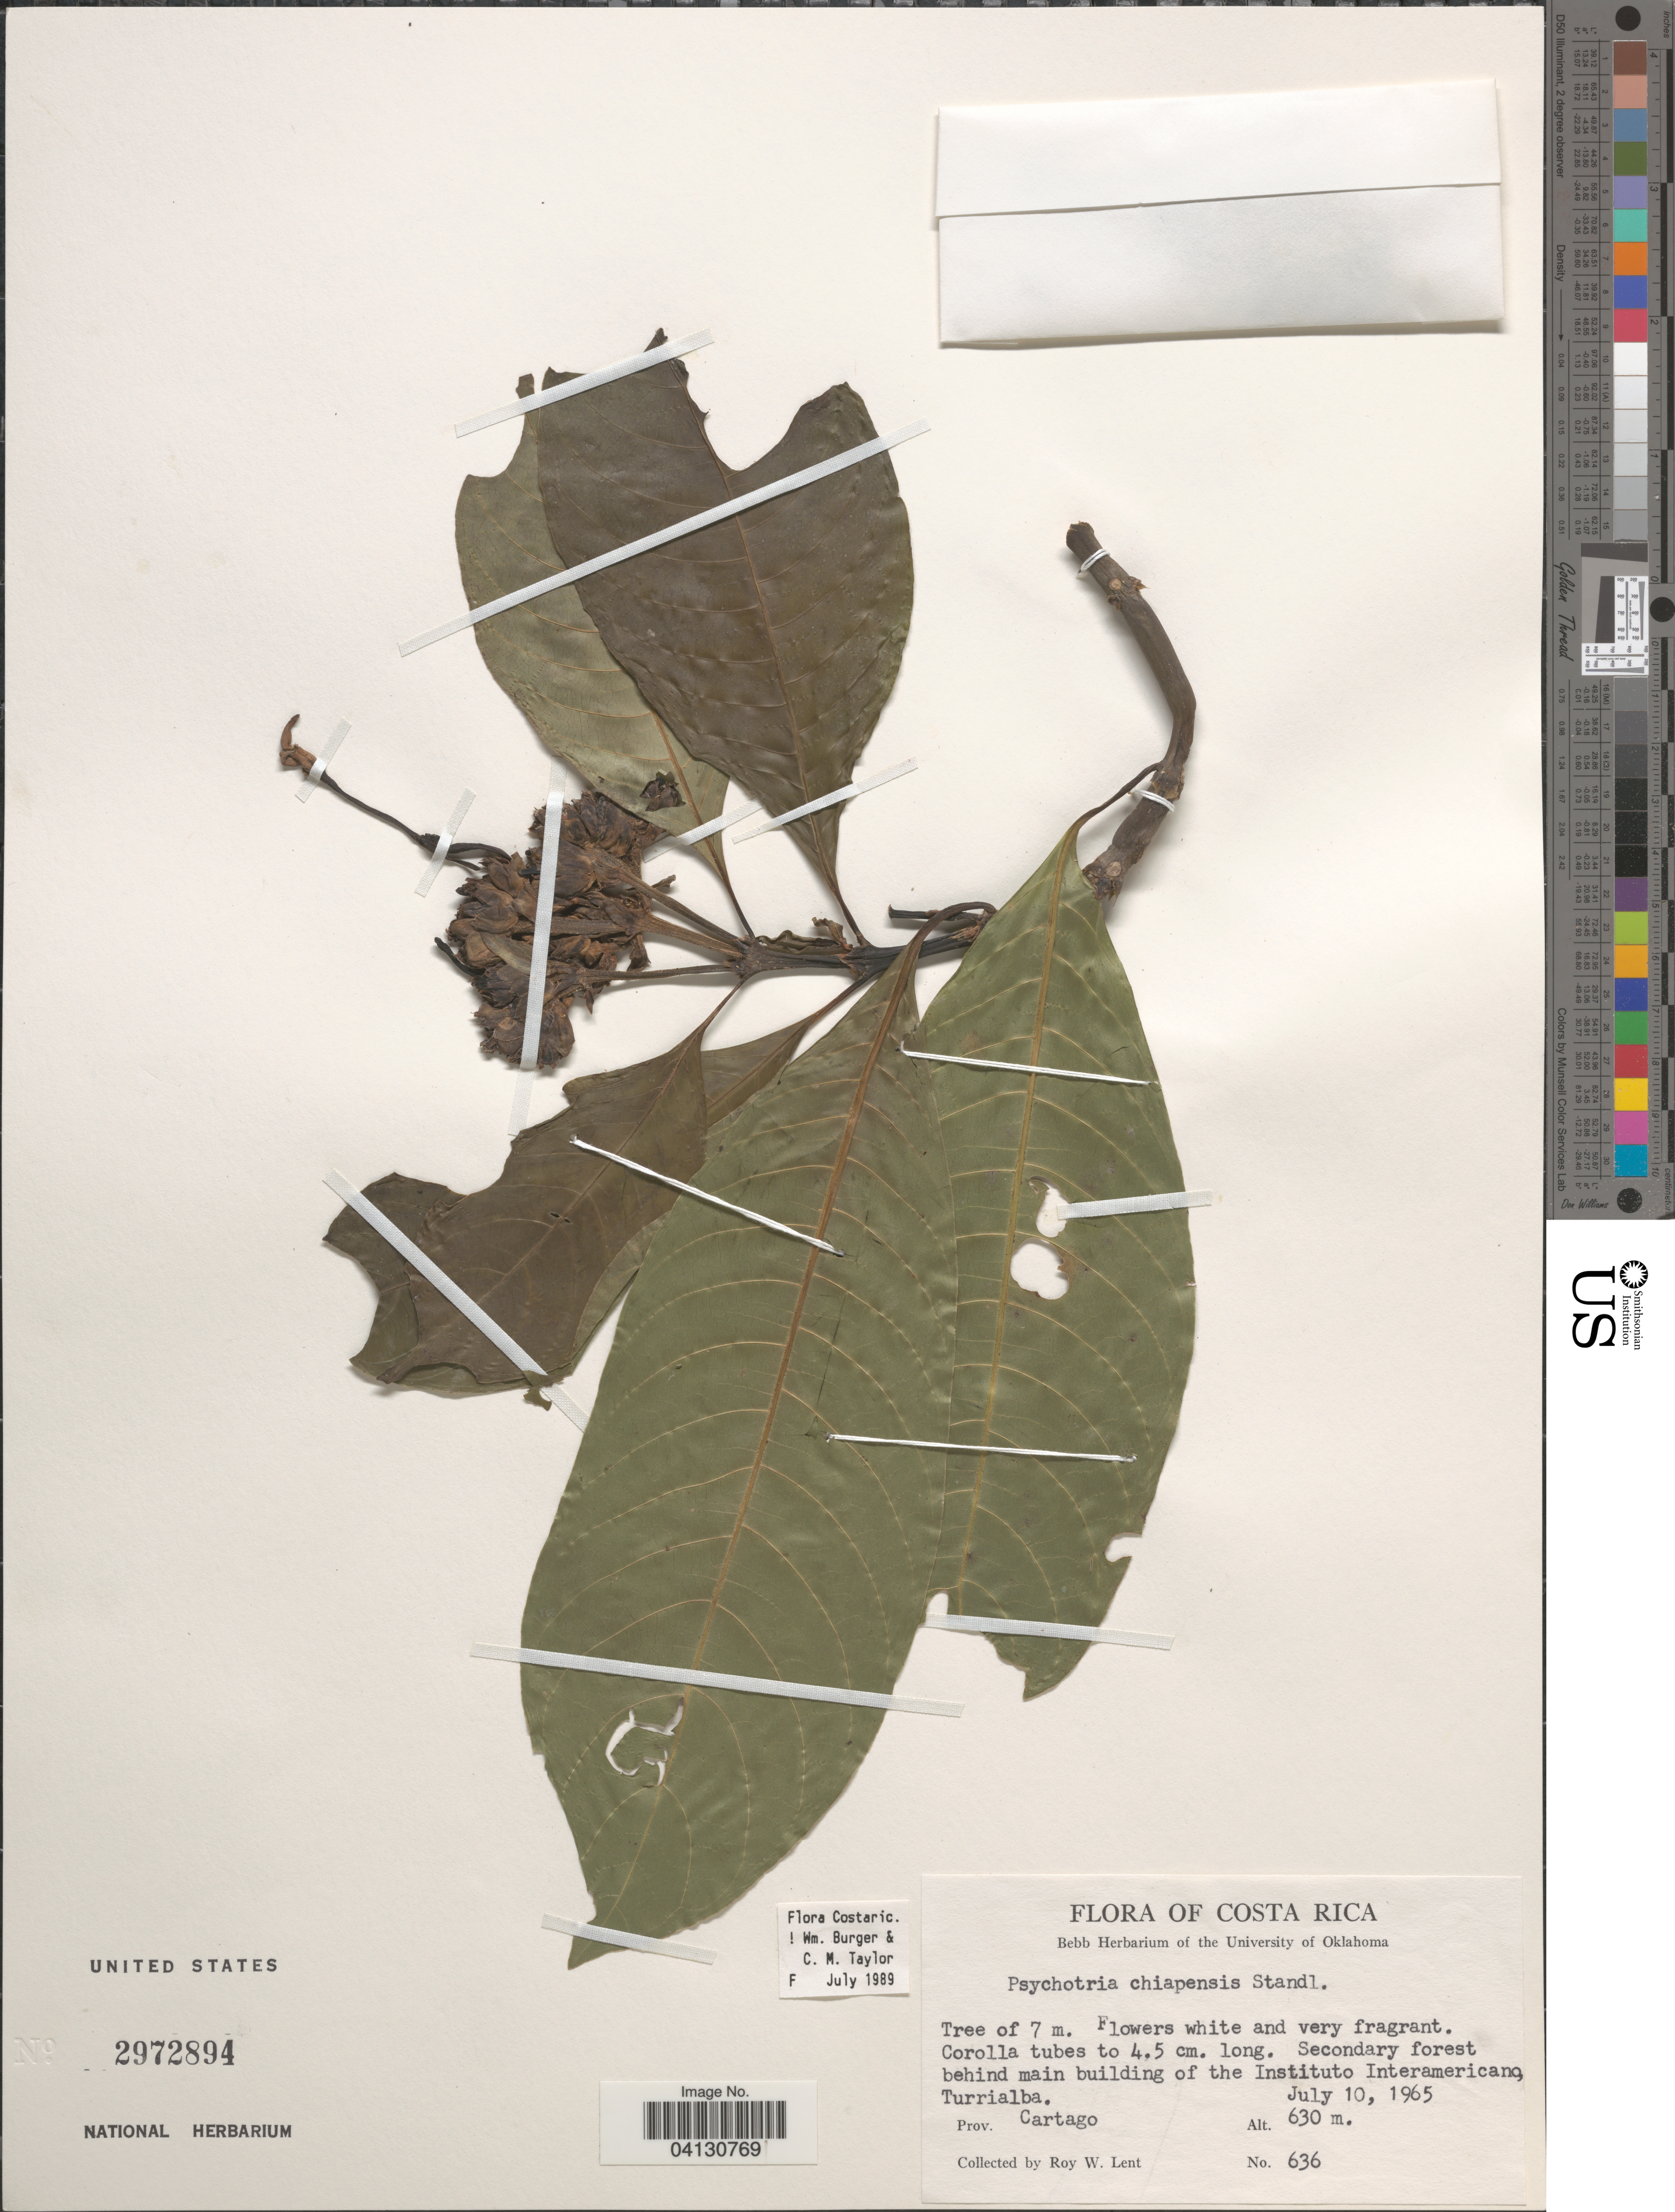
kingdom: Plantae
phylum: Tracheophyta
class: Magnoliopsida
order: Gentianales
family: Rubiaceae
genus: Psychotria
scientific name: Psychotria chiapensis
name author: Standl.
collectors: R. W. Lent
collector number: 636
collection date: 1965-07-10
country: Costa Rica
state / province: Cartago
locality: Secondary forest behind main building of the Instituto Interamericano, Turrialba.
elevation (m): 630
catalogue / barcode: US 2972894